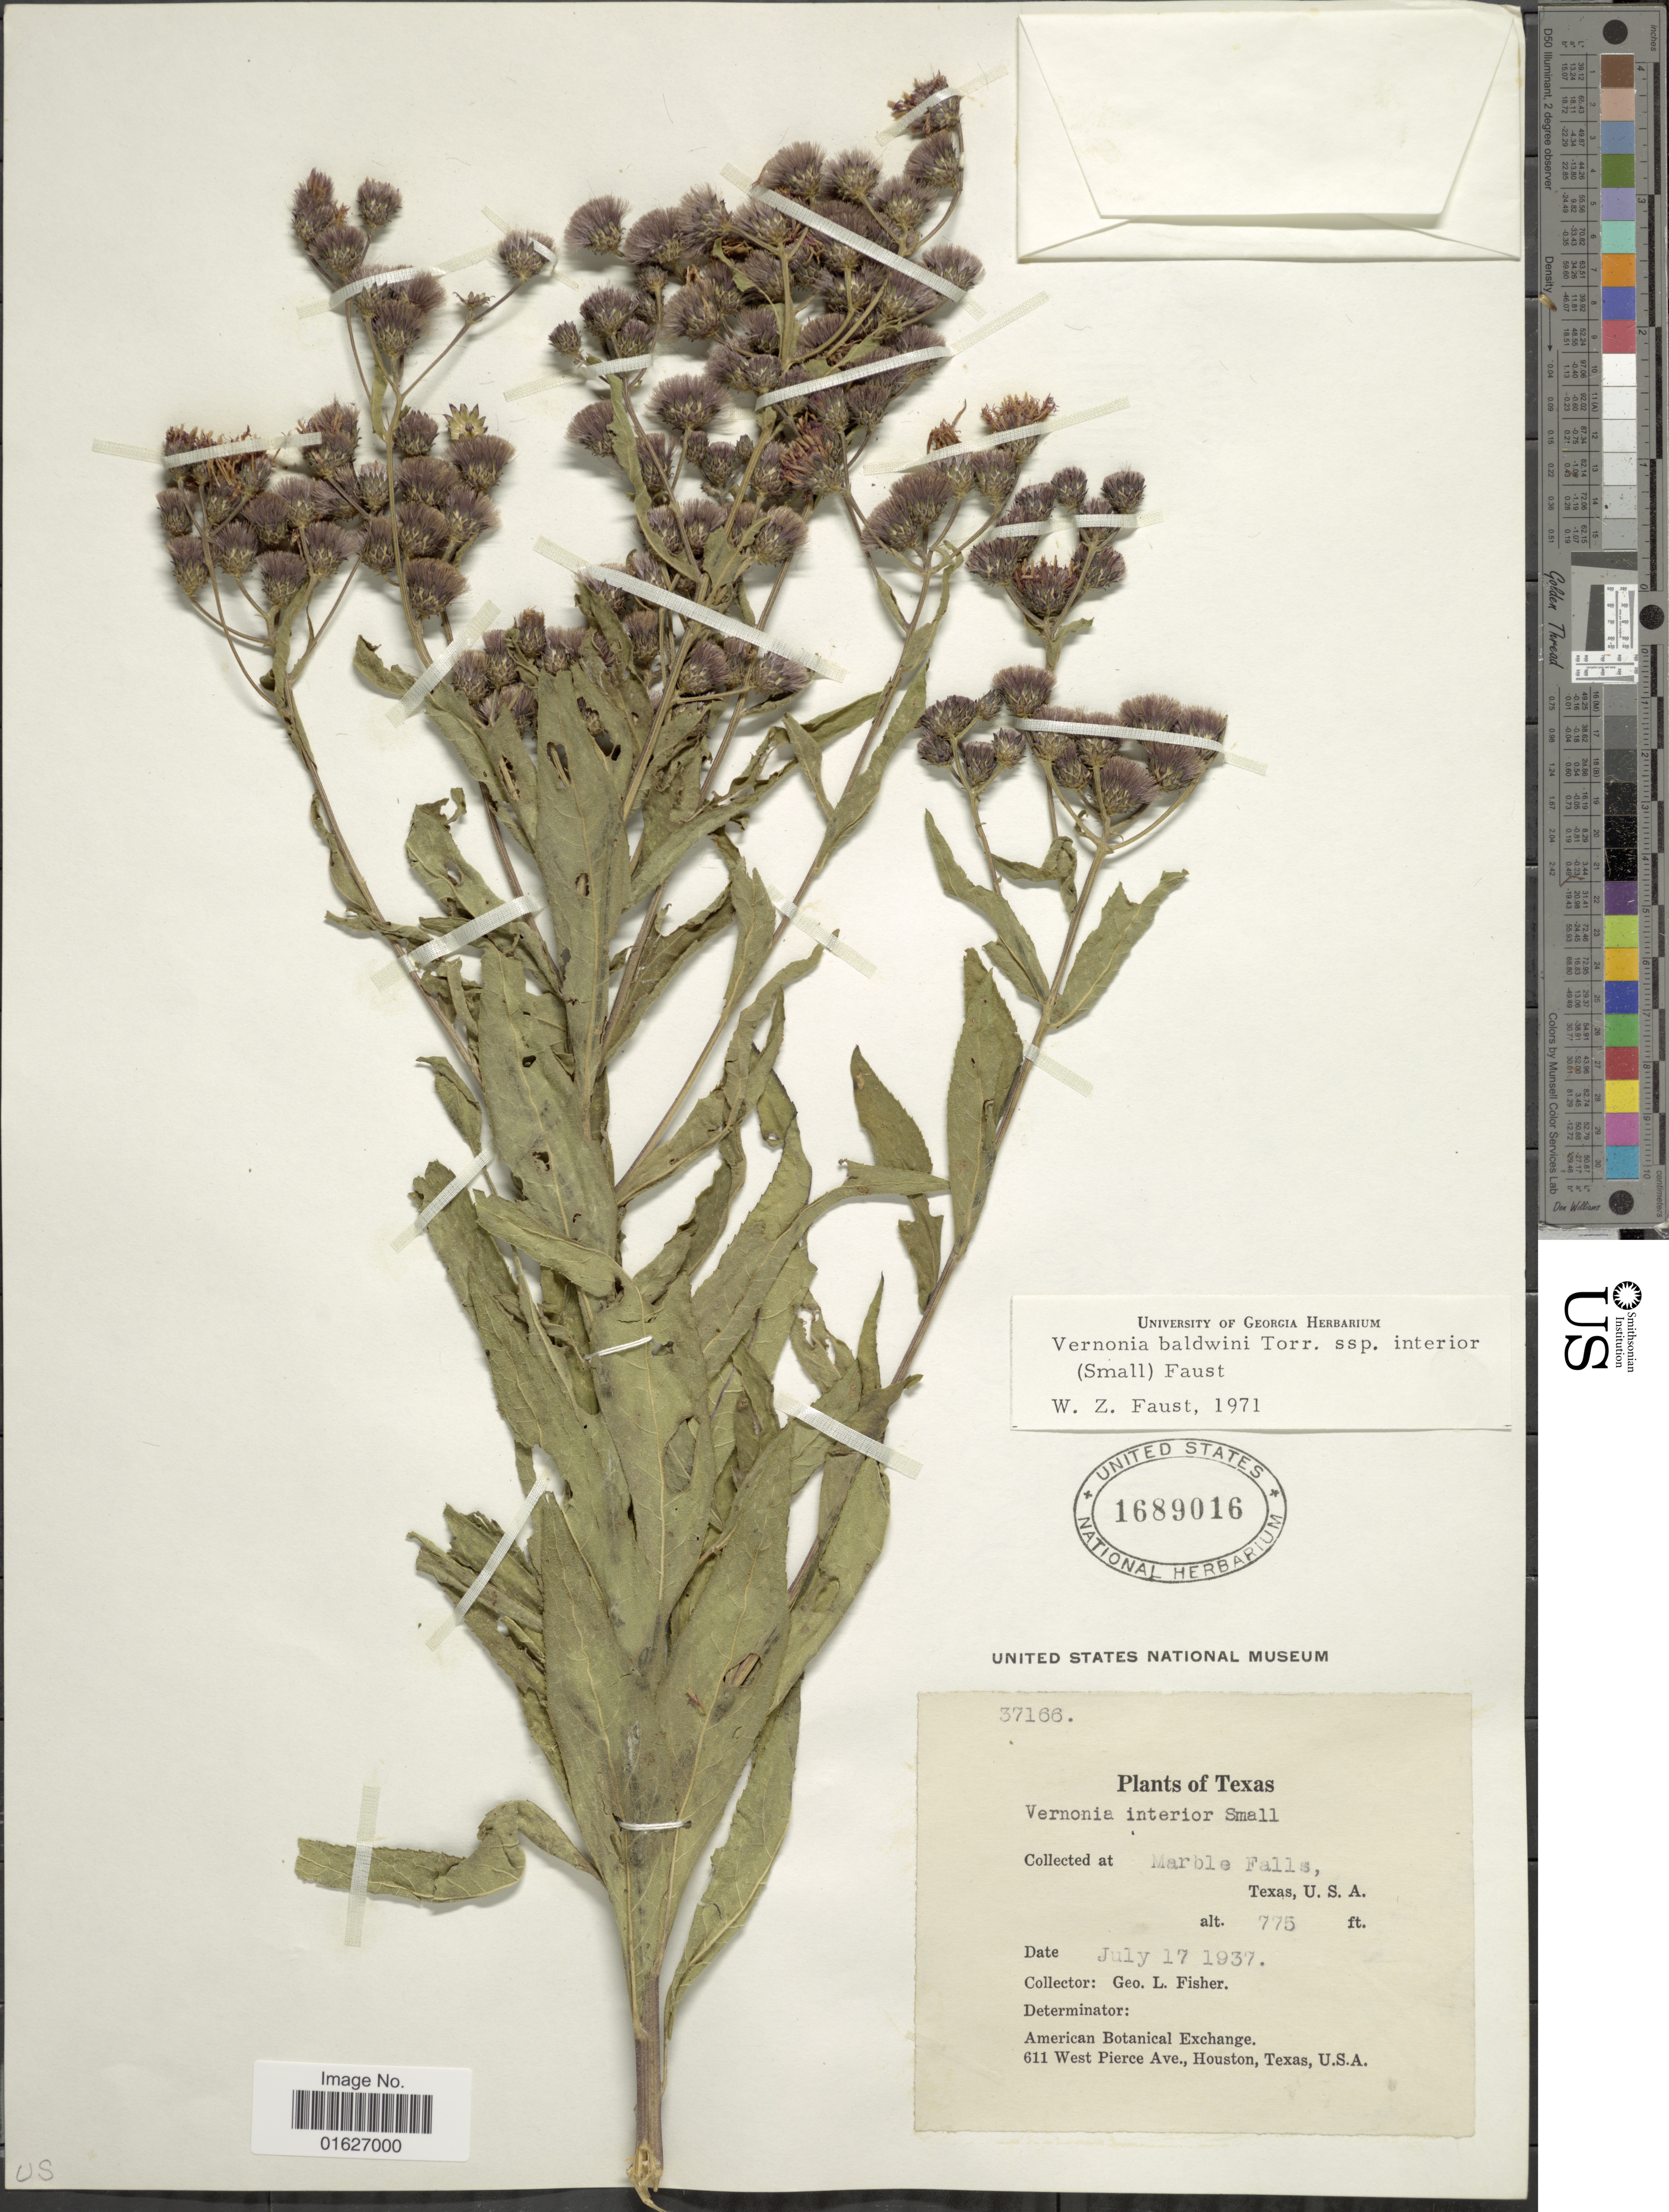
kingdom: Plantae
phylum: Tracheophyta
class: Magnoliopsida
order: Asterales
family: Asteraceae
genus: Vernonia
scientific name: Vernonia baldwinii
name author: Torr.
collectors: G. L. Fisher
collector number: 37166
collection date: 1937-07-17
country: United States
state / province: Texas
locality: Marble Falls.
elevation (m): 236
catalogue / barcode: US 1689016